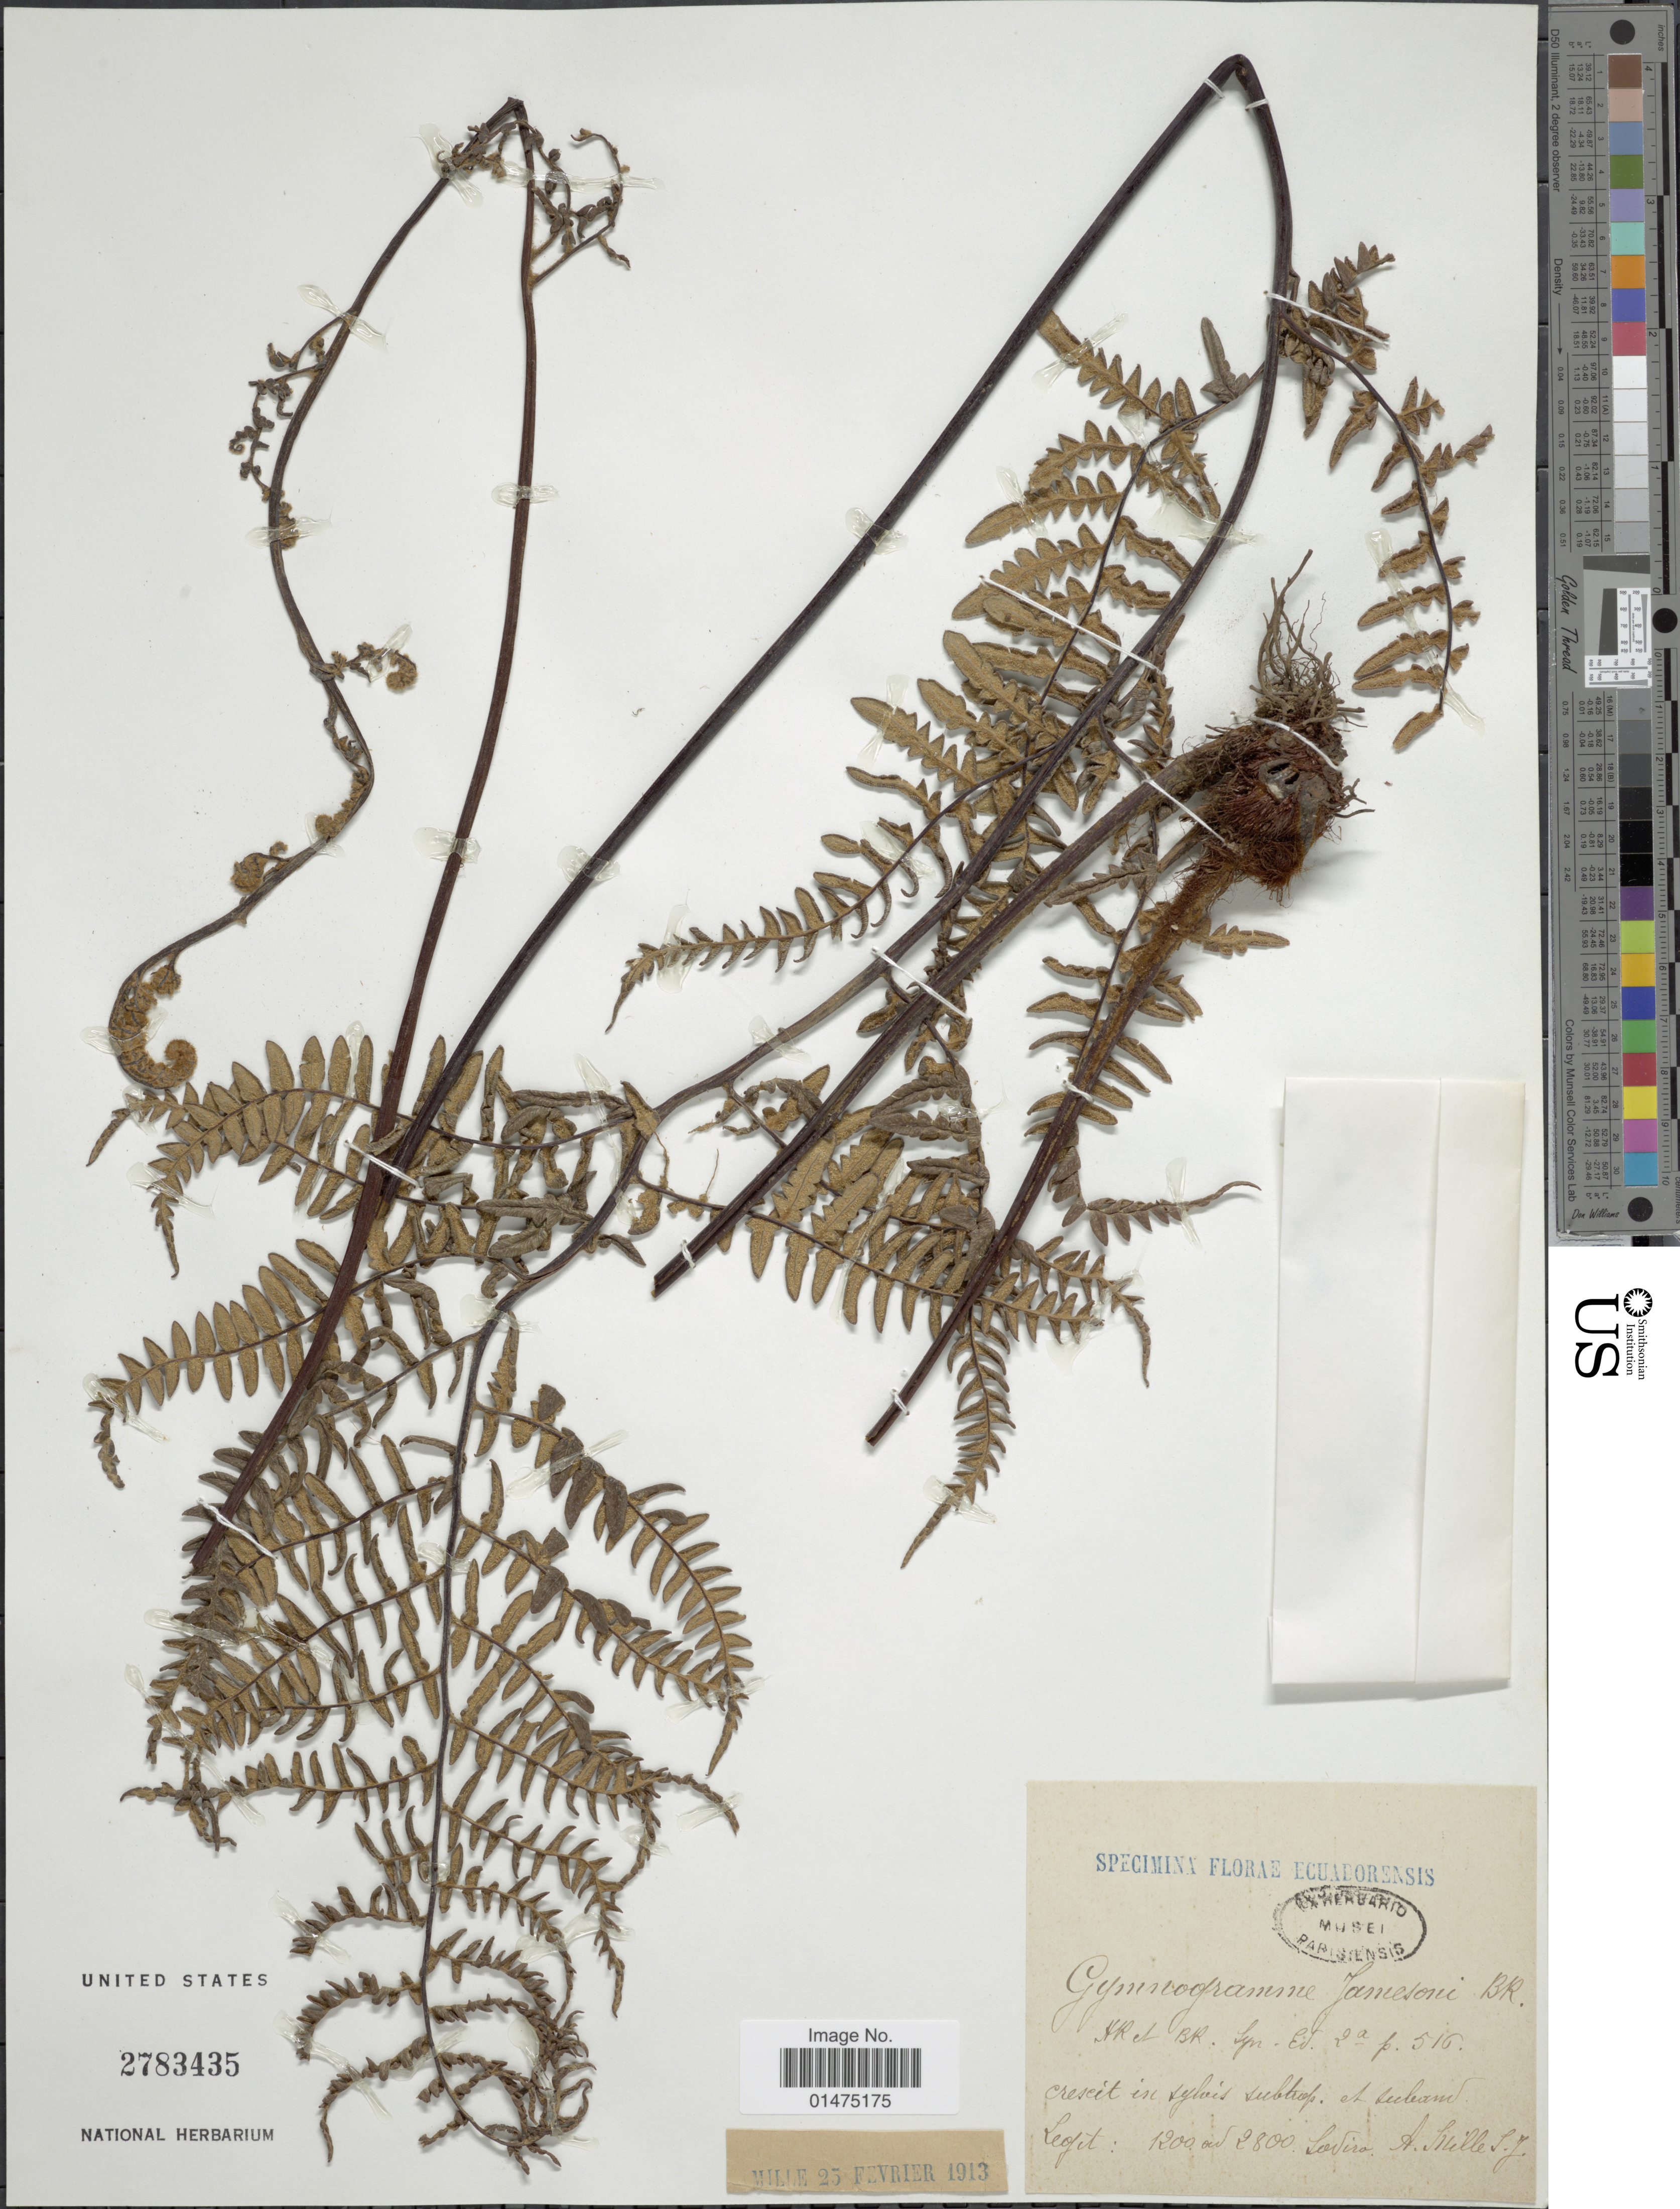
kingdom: Plantae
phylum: Tracheophyta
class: Polypodiopsida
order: Polypodiales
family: Pteridaceae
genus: Pityrogramma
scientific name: Pityrogramma tartarea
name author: (Cav.) Maxon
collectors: A. Mille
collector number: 1200/2800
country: Ecuador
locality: Crescit in sylvis subtrop. et subland.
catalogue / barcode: US 2783435